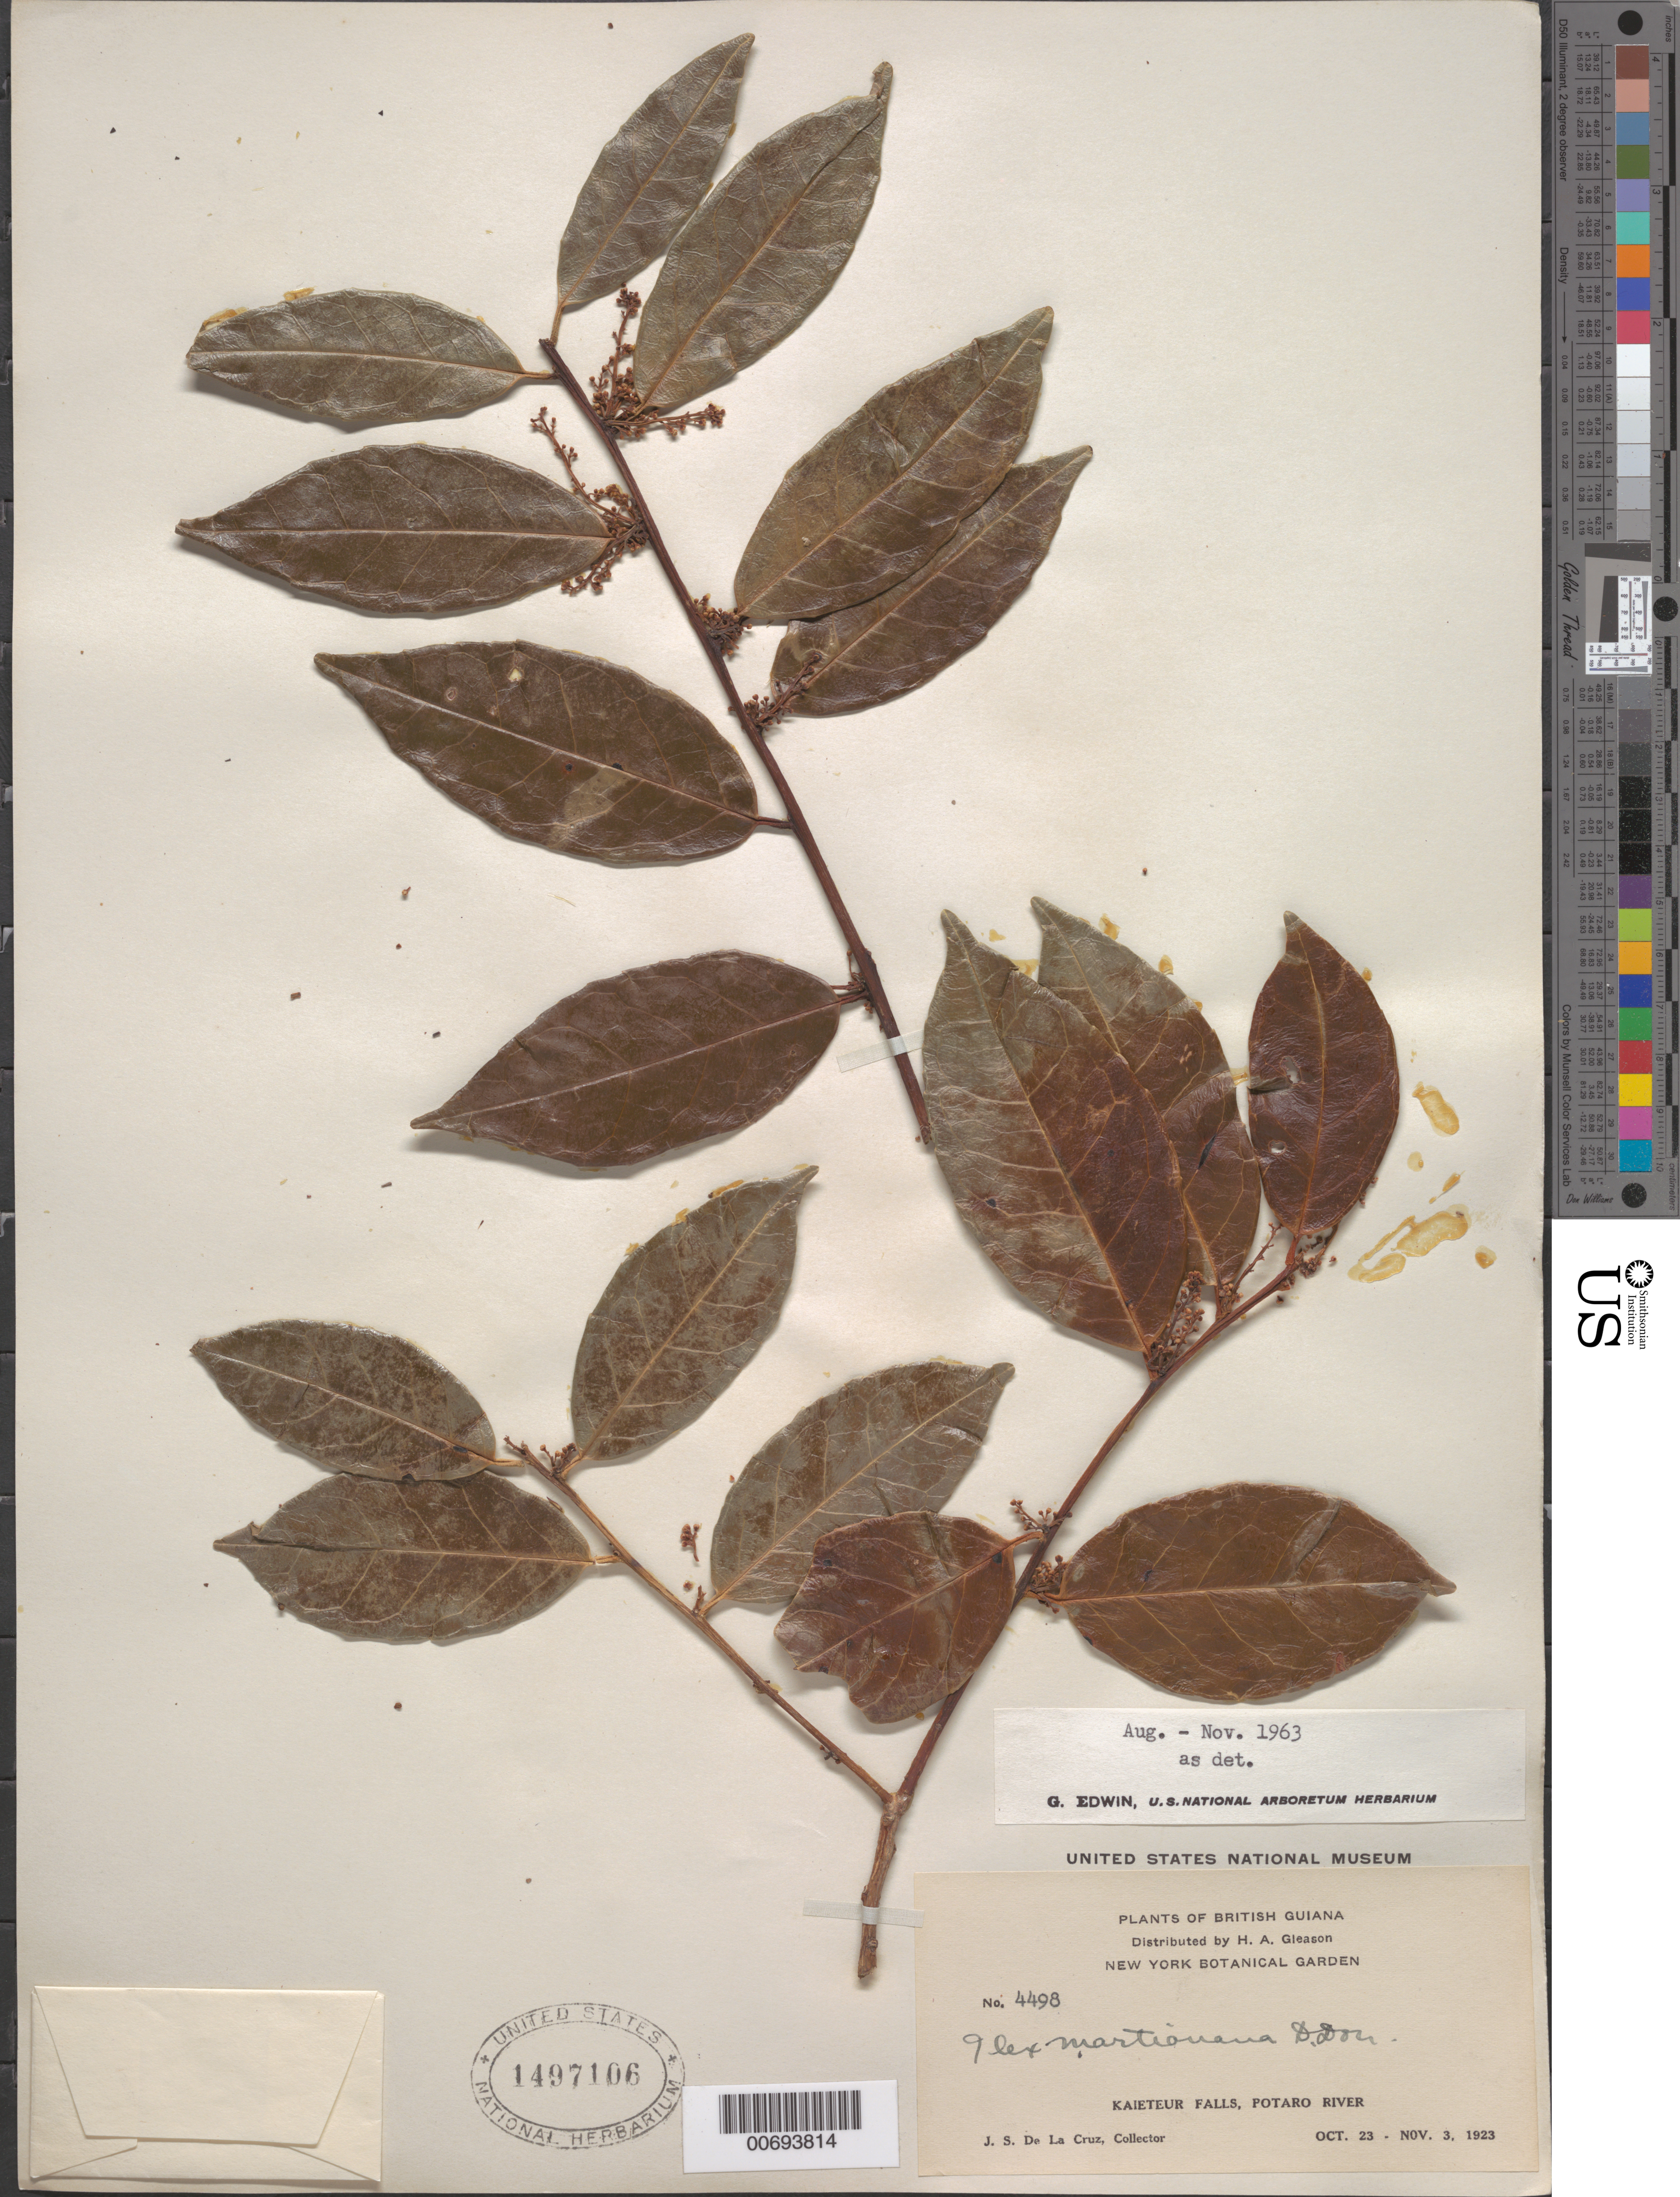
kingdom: Plantae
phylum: Tracheophyta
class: Magnoliopsida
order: Aquifoliales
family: Aquifoliaceae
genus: Ilex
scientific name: Ilex martiniana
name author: D. Don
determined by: Edwin, G.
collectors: J. S. de la Cruz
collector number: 4498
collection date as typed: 23-Oct-23 to 3-Nov-23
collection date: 1923-10-23/1923-11-03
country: Guyana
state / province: Potaro-Siparuni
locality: Kaieteur Falls, Potaro R.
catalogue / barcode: US 1497106